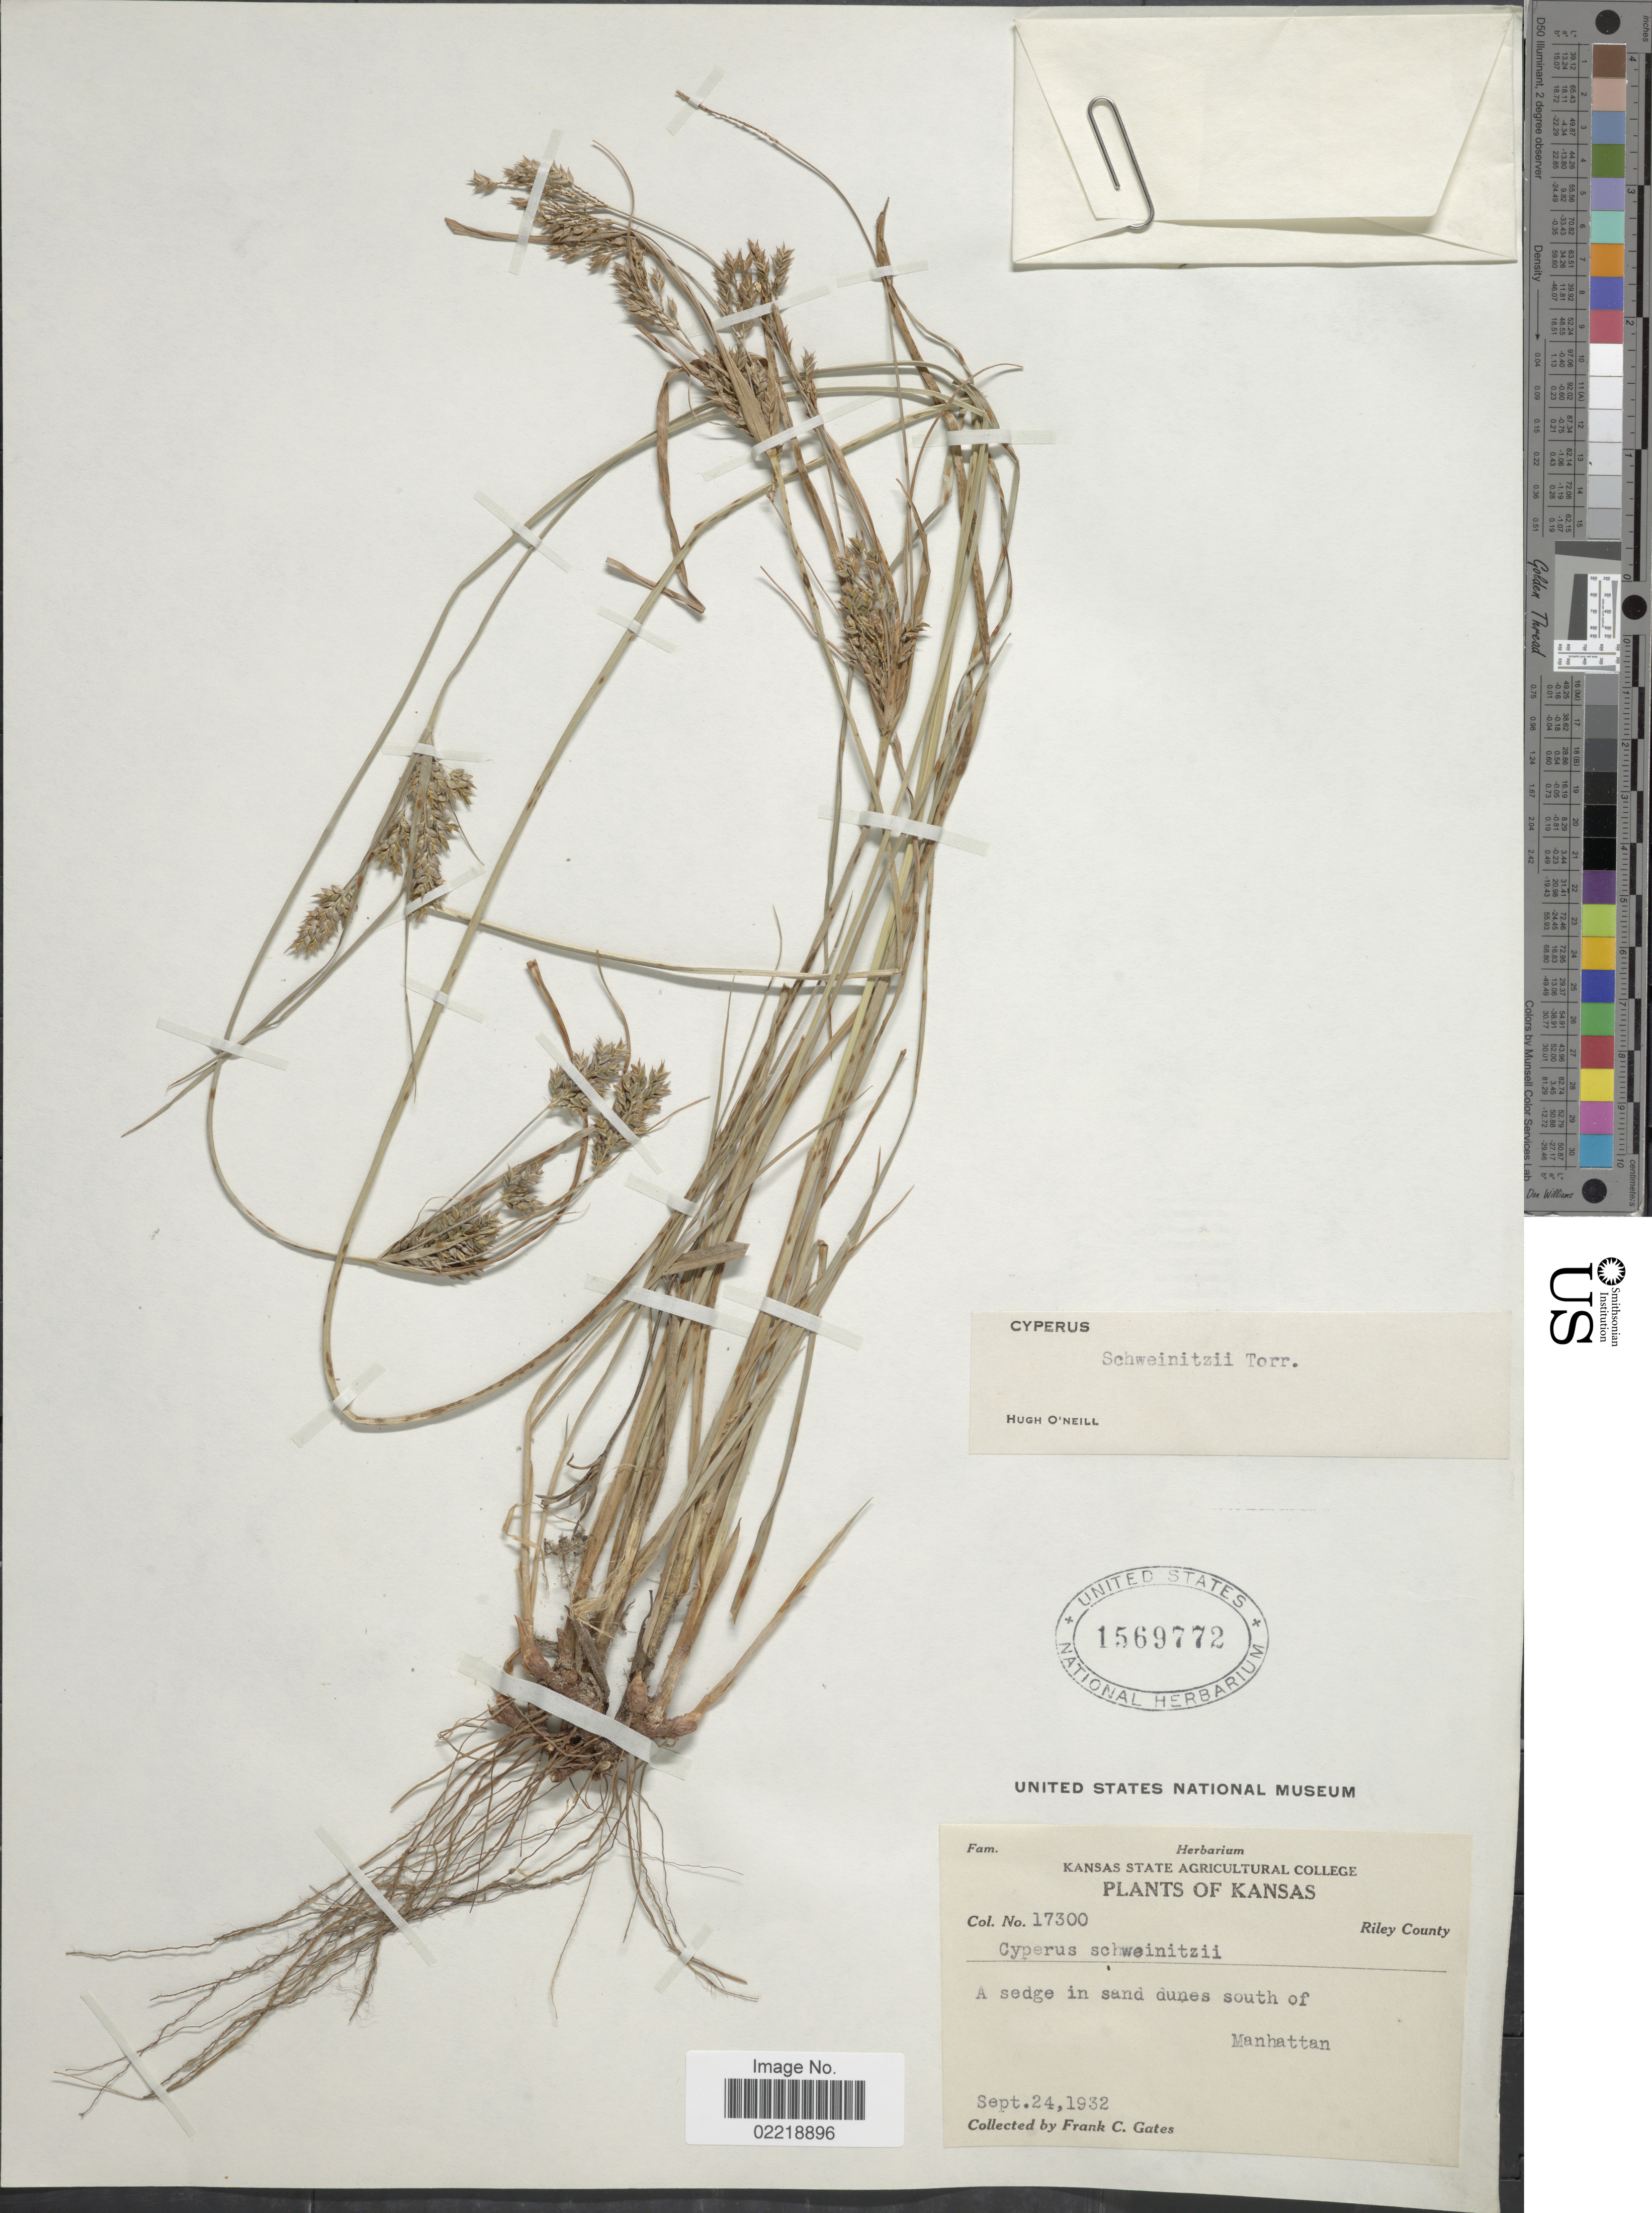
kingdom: Plantae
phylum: Tracheophyta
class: Liliopsida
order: Poales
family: Cyperaceae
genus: Cyperus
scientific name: Cyperus schweinitzii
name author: Torr.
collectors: F. C. Gates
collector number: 17300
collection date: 1932-09-24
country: United States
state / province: Kansas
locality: Riley County, A sedge in sand dune south Manhatten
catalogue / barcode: US 1569772